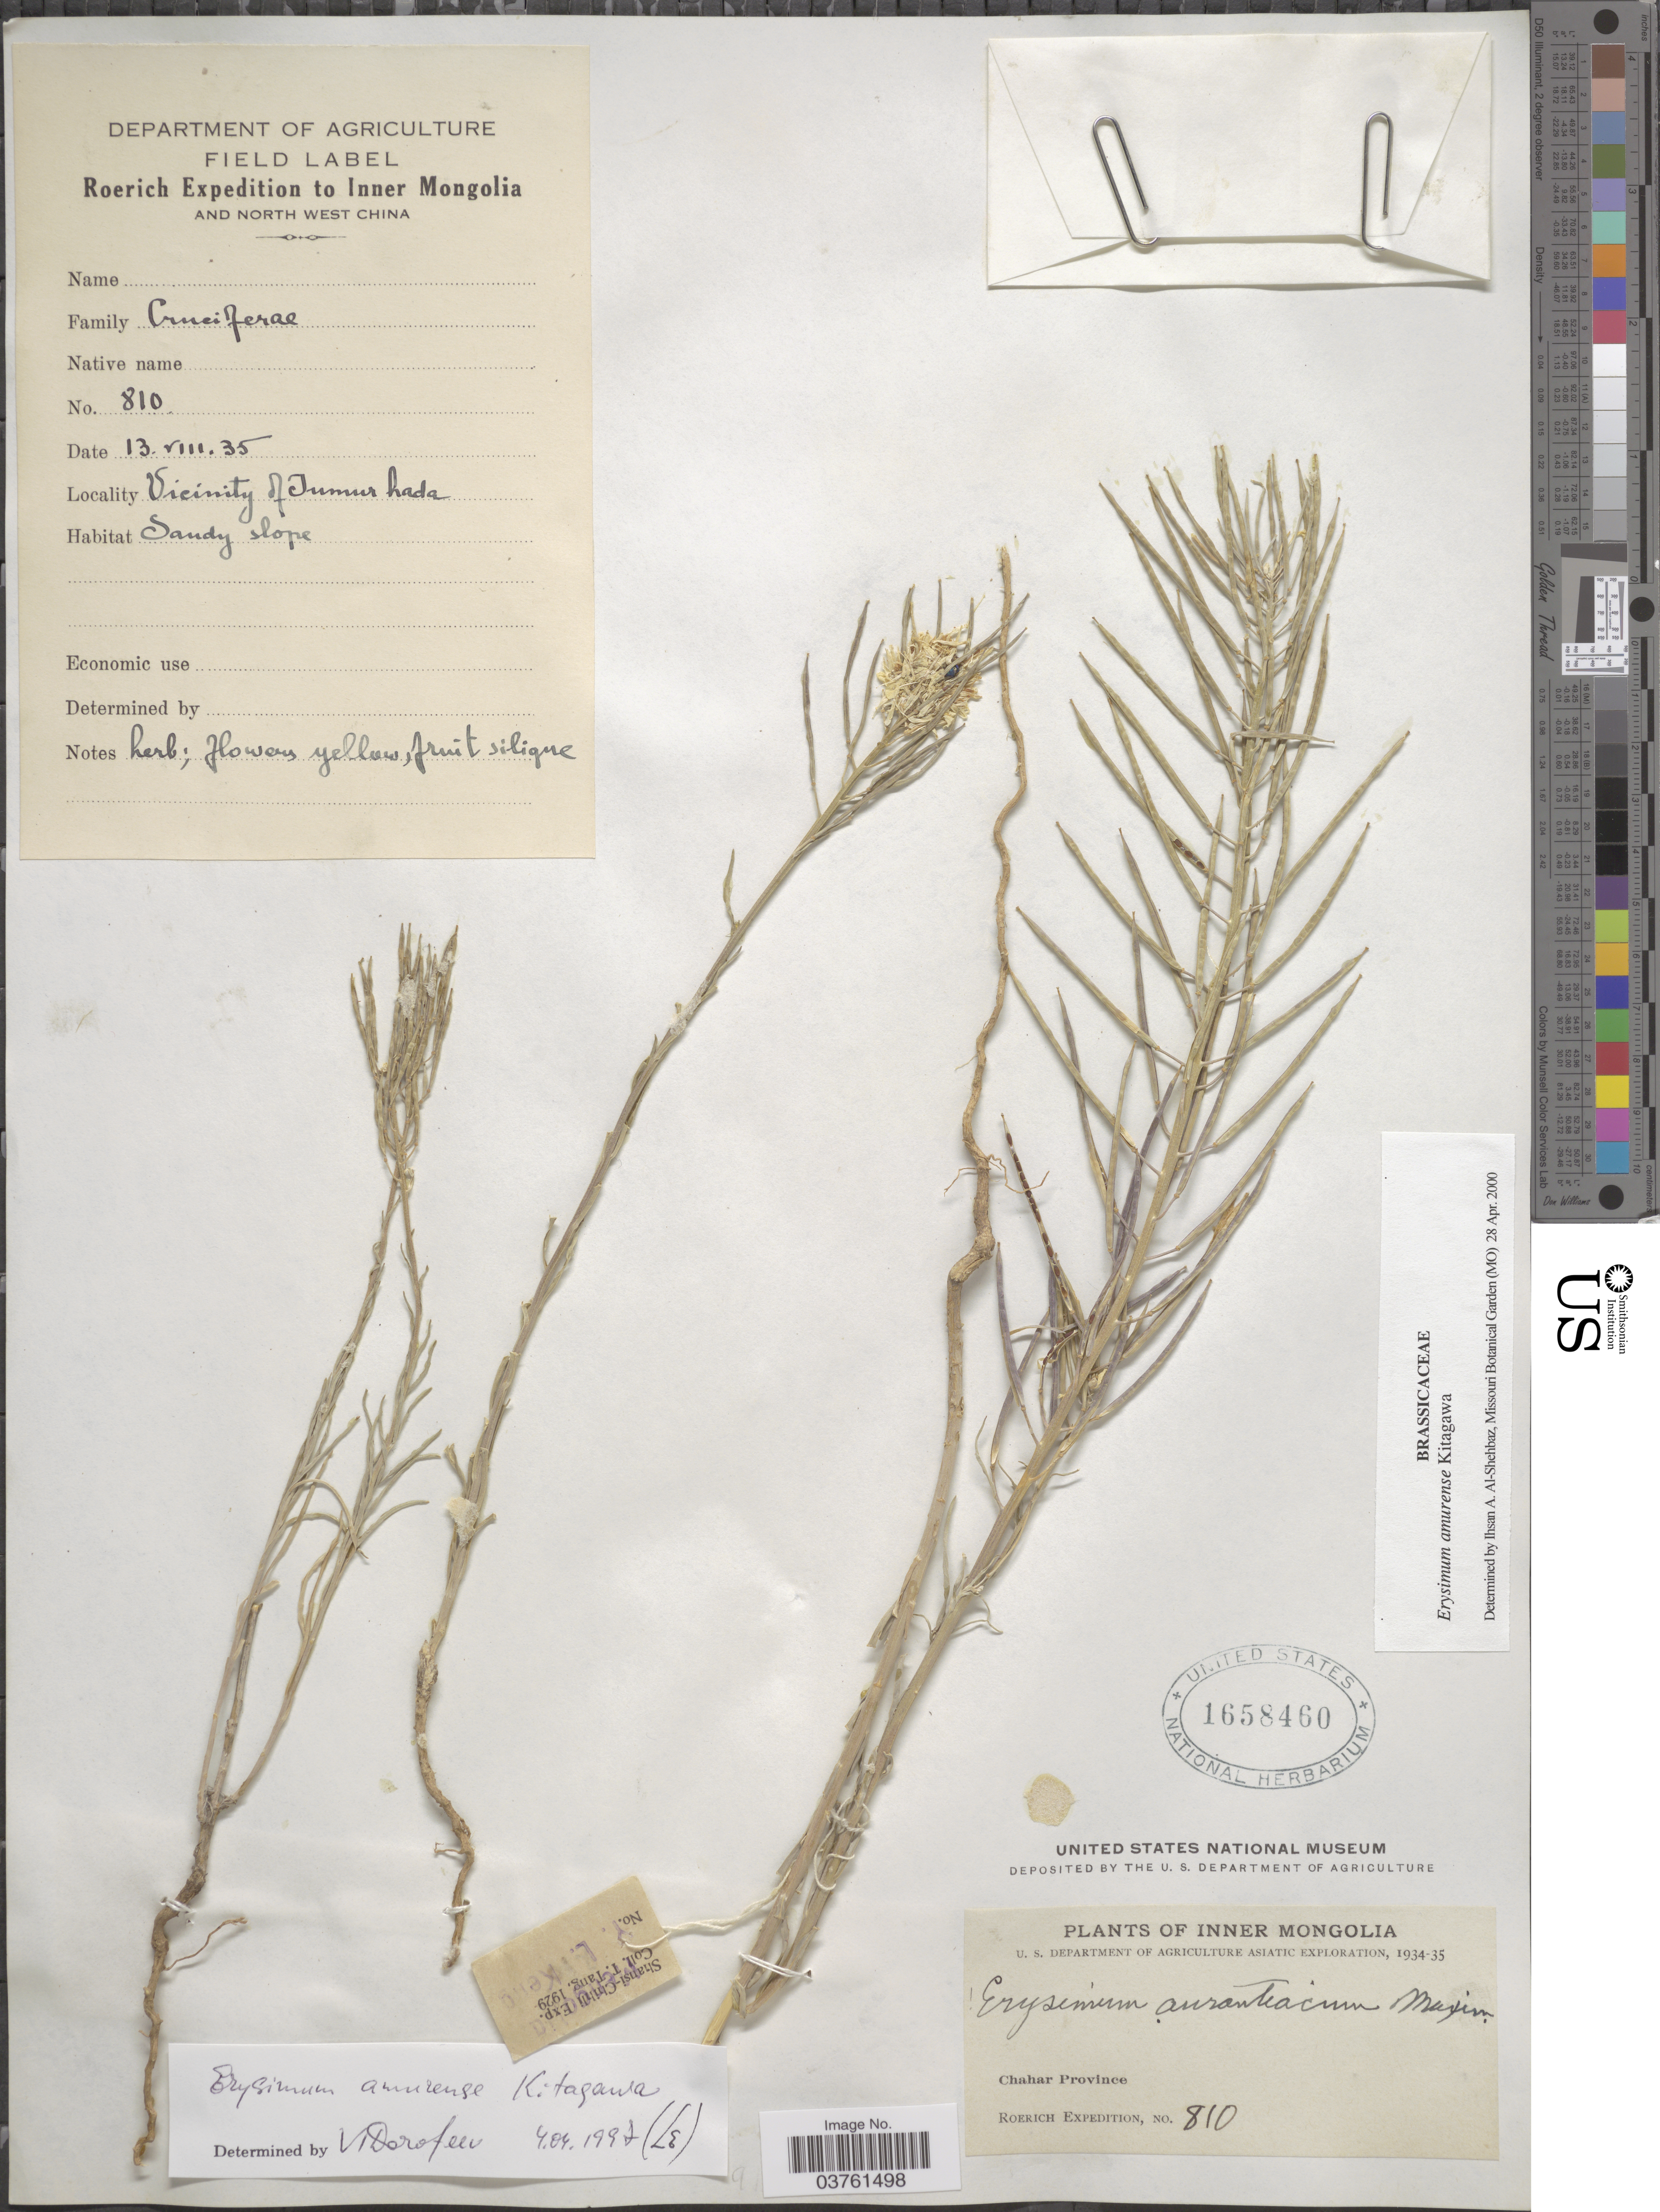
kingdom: Plantae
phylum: Tracheophyta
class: Magnoliopsida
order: Brassicales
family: Brassicaceae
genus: Erysimum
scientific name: Erysimum amurense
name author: Kitag.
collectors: Roerich Expedition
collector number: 810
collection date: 1935-08-13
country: China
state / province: Nei Monggol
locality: Inner Mongolia and North West China. Vicinity of Jumur hada. Chahar Province.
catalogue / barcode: US 1658460